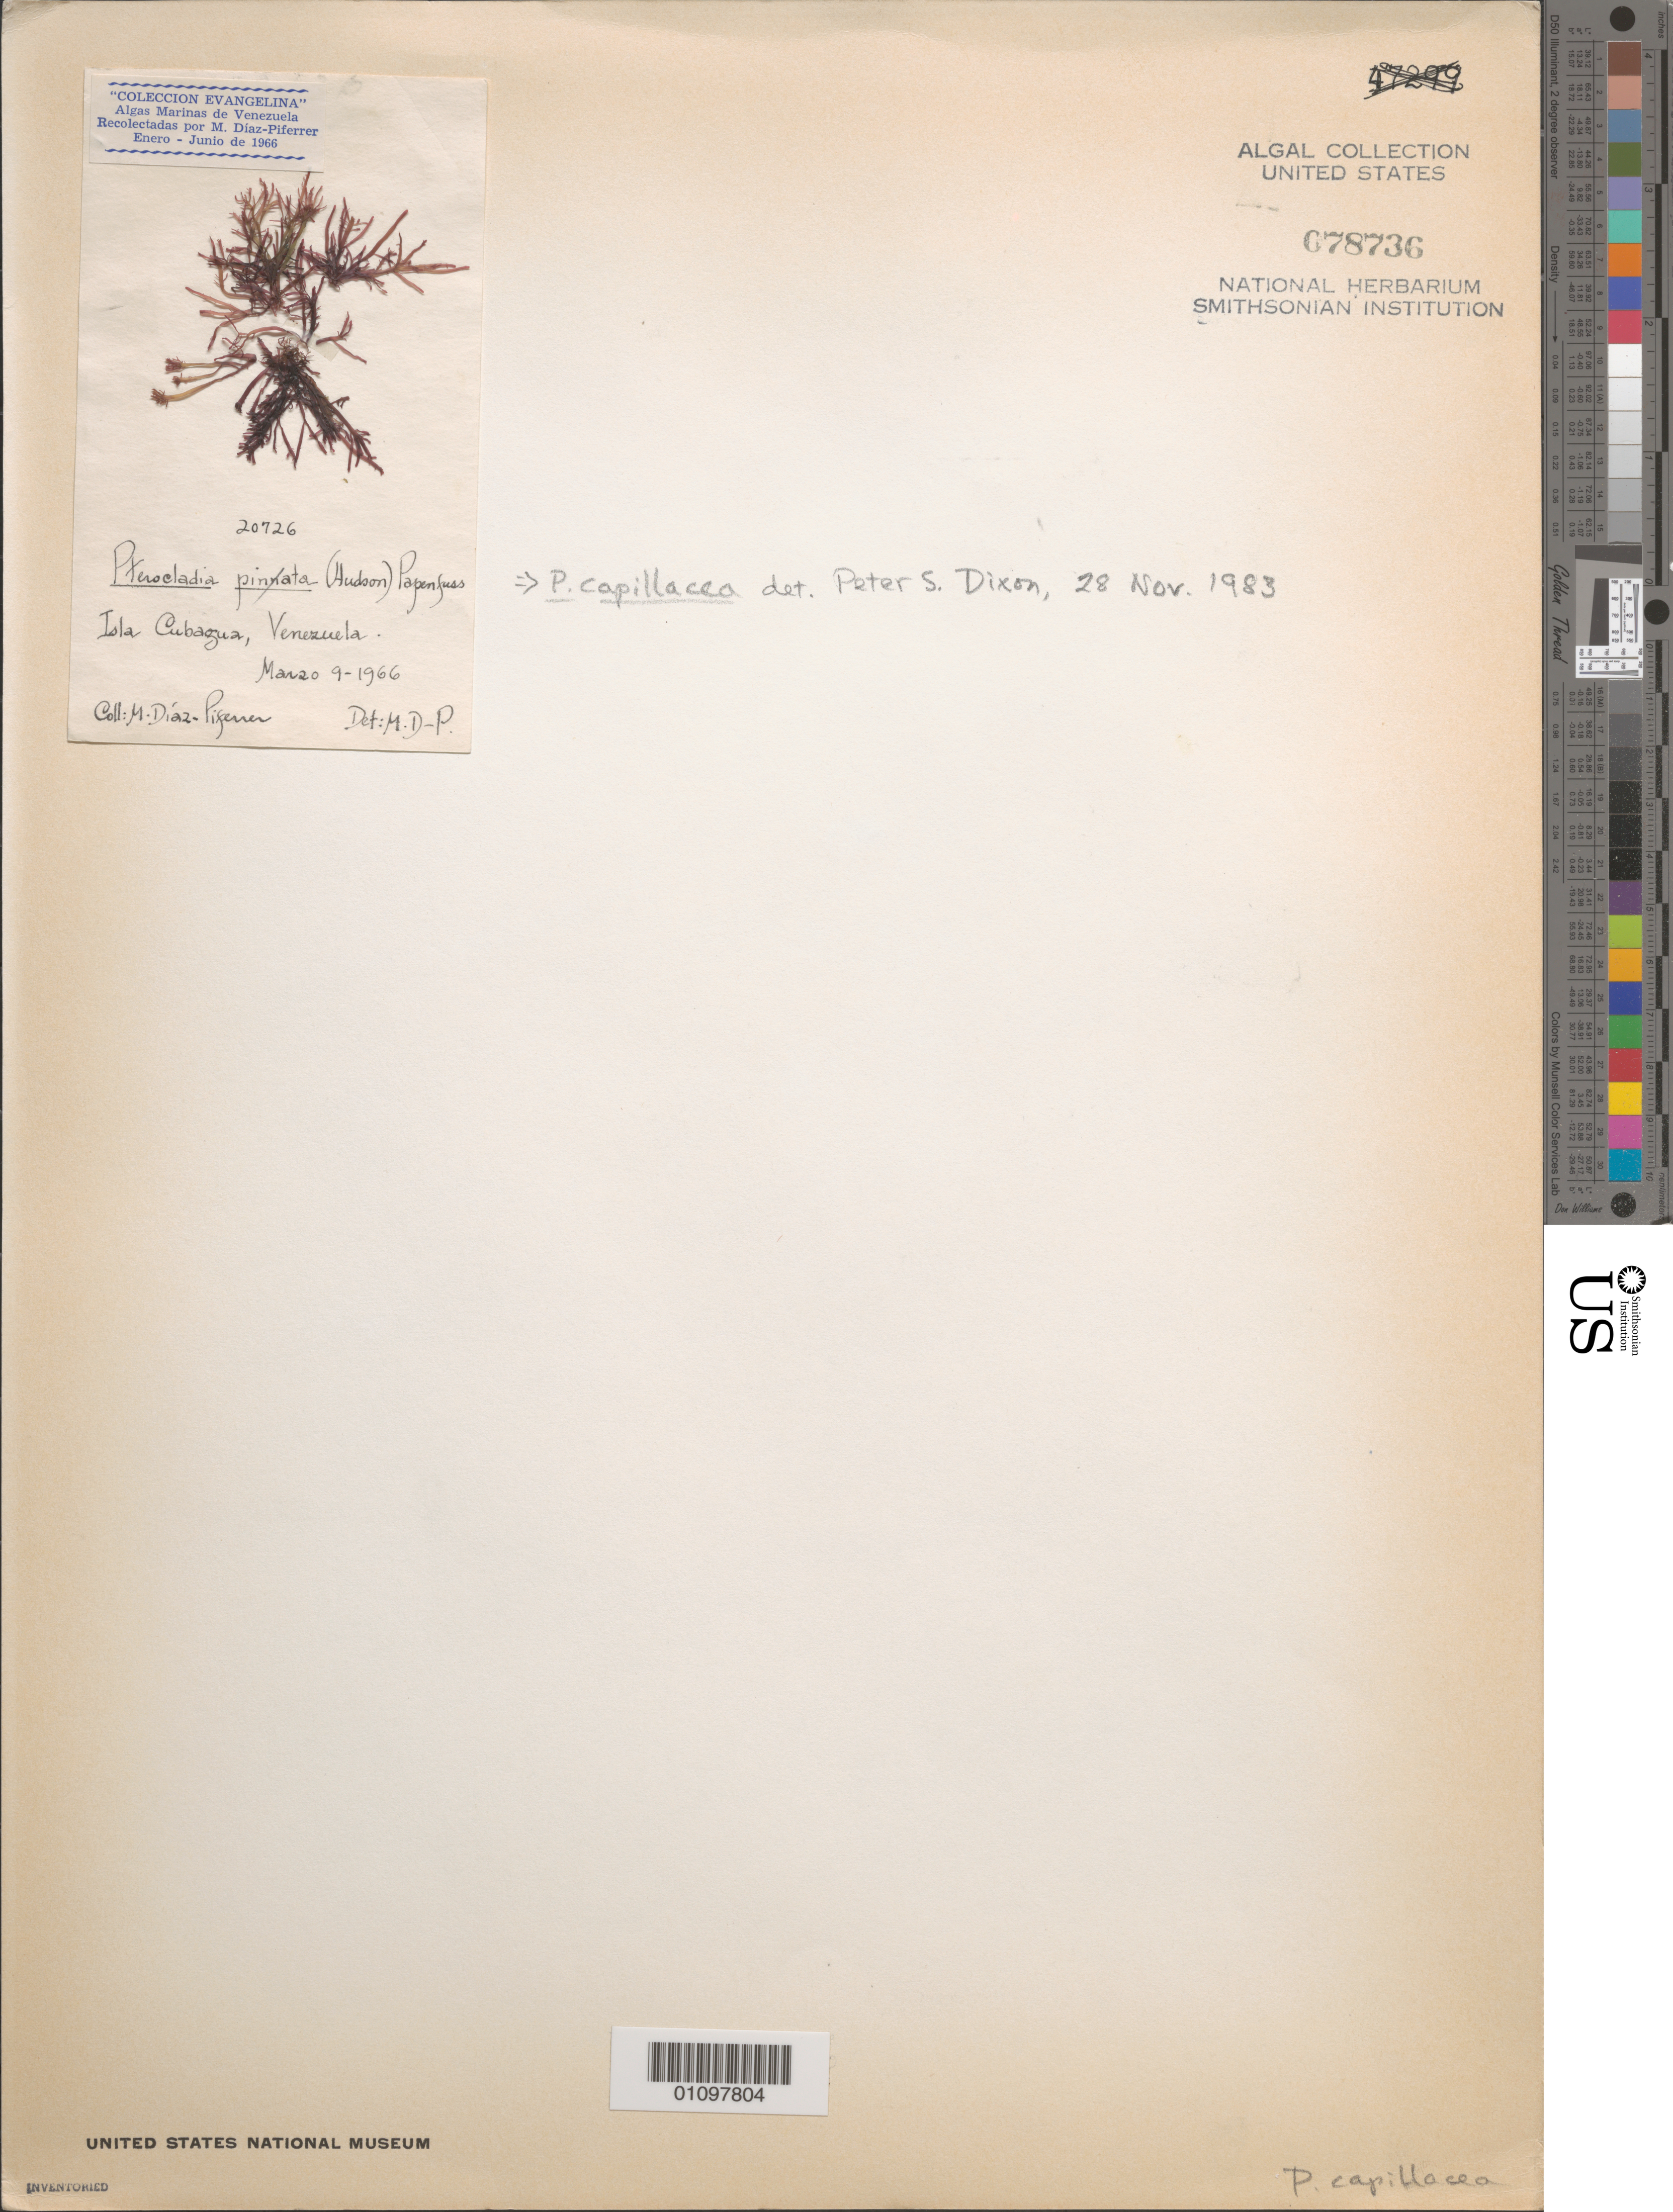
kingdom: Plantae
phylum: Rhodophyta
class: Florideophyceae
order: Gelidiales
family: Pterocladiaceae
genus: Pterocladiella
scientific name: Pterocladiella capillacea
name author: (S.G. Gmel.) Santelices & Hommers.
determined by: Algae name updating Project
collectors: M. Diaz-Piferrer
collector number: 20726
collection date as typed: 09 Mar 1966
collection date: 1966-03-09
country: Venezuela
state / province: Nueva Esparta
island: Cubagua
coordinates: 10 49' N, 64 11' W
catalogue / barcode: US 78736